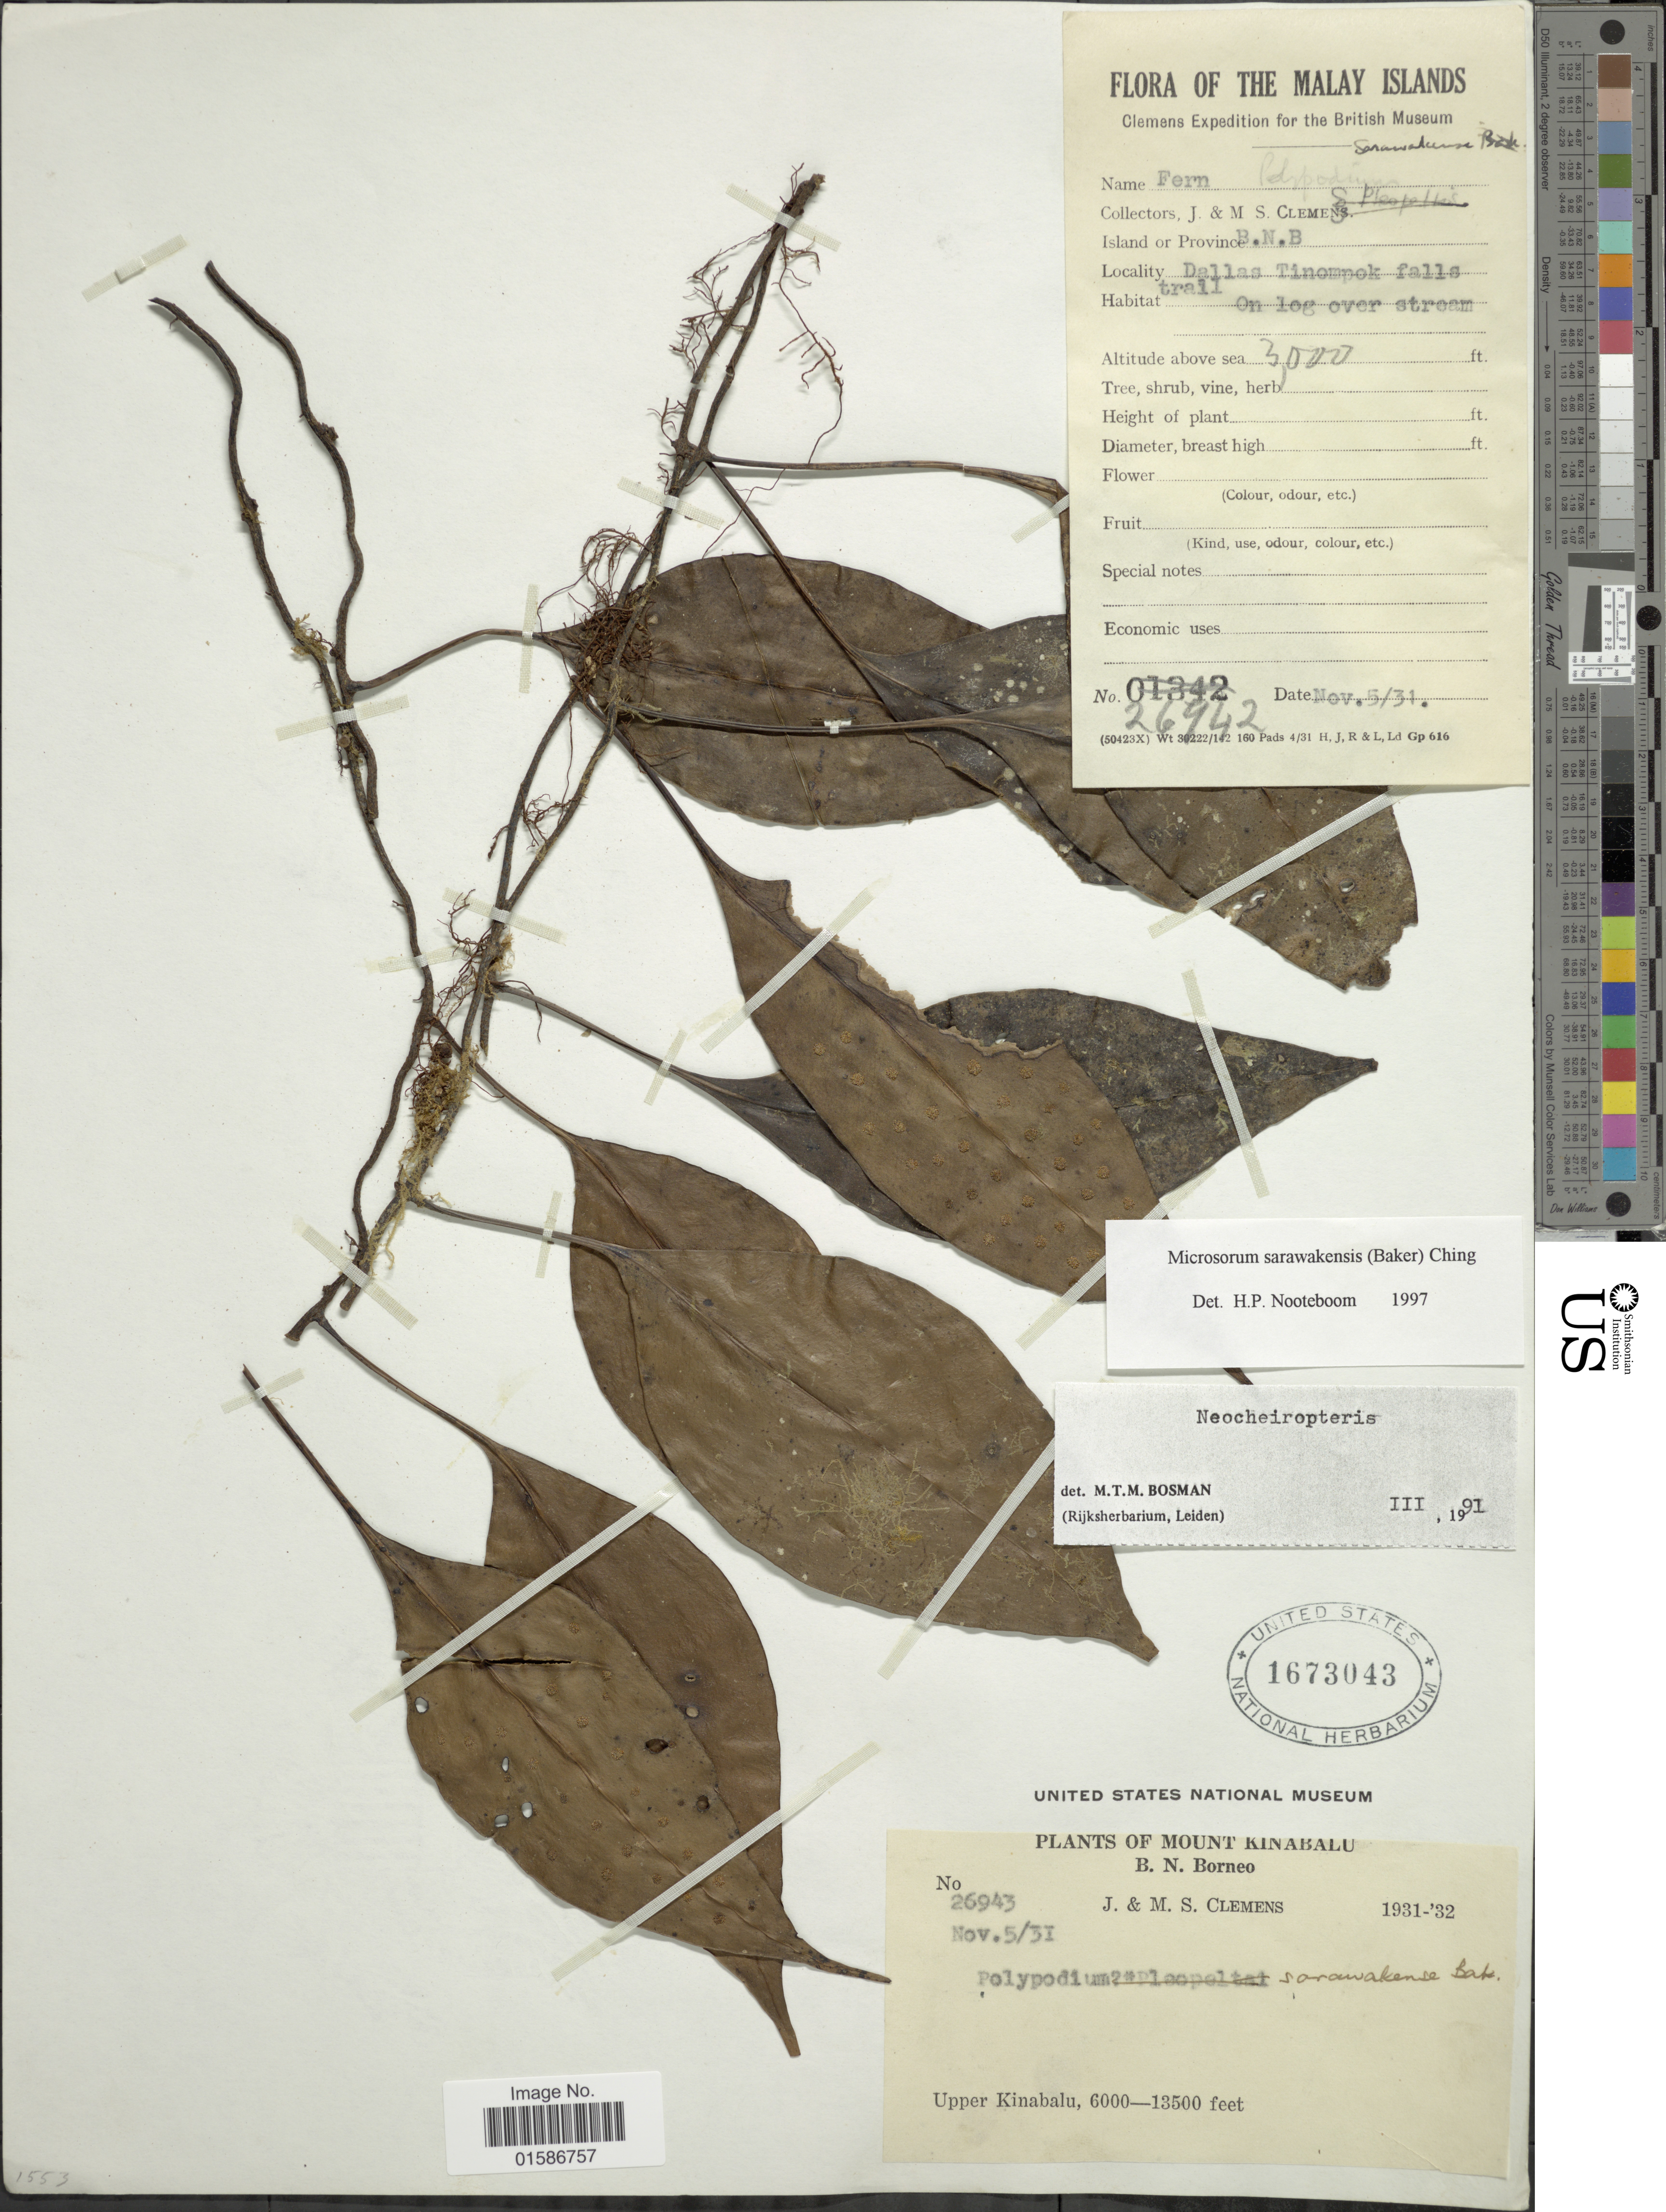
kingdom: Plantae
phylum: Tracheophyta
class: Polypodiopsida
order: Polypodiales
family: Polypodiaceae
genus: Microsorum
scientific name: Microsorum sarawakense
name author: (Baker) Ching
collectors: J. Clemens & M. S. Clemens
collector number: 26943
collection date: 1931-11-05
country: Malaysia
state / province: Sabah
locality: Mount Kinabalu, B.N. Bornei, Upper Kinabalu, The Malay Islands, Dallas Tinompok falls trail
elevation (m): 914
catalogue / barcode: US 1673043